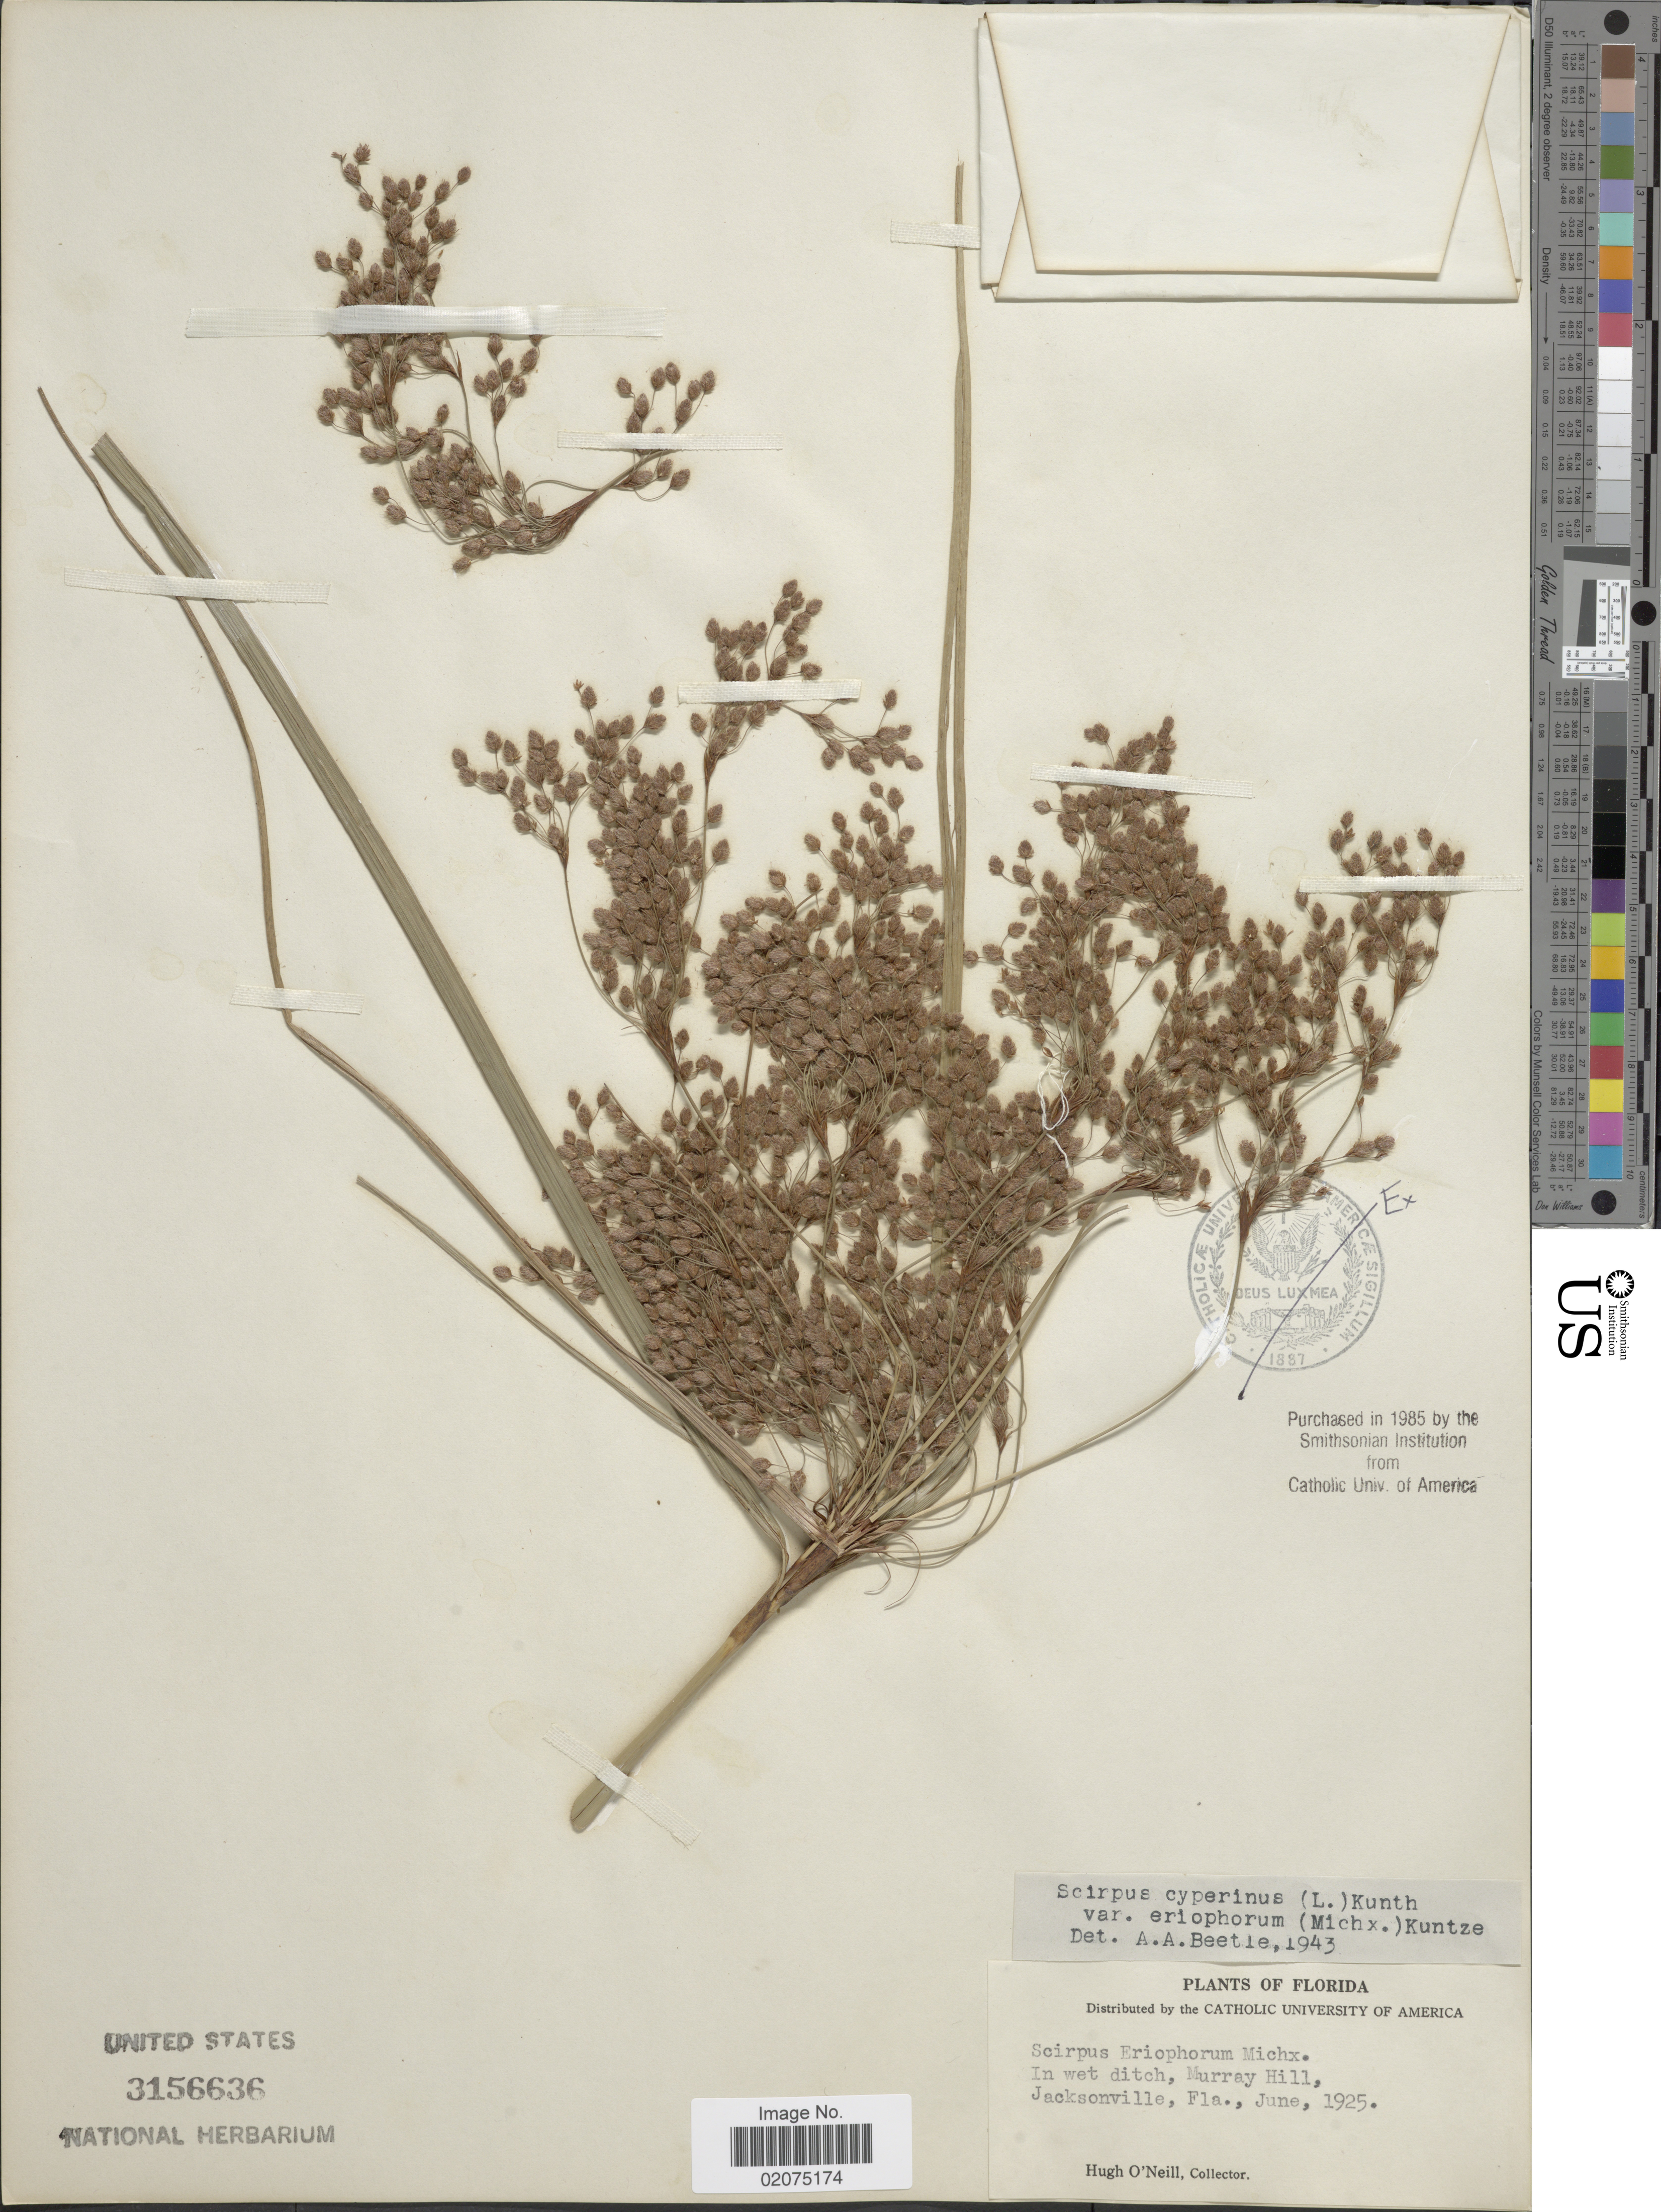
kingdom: Plantae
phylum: Tracheophyta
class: Liliopsida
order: Poales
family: Cyperaceae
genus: Scirpus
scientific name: Scirpus cyperinus (L.) Kunth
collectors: H. O'Neill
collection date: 1925-06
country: United States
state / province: Florida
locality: Murray Hill, Jacksonville, Fla.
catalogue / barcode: US 3156636